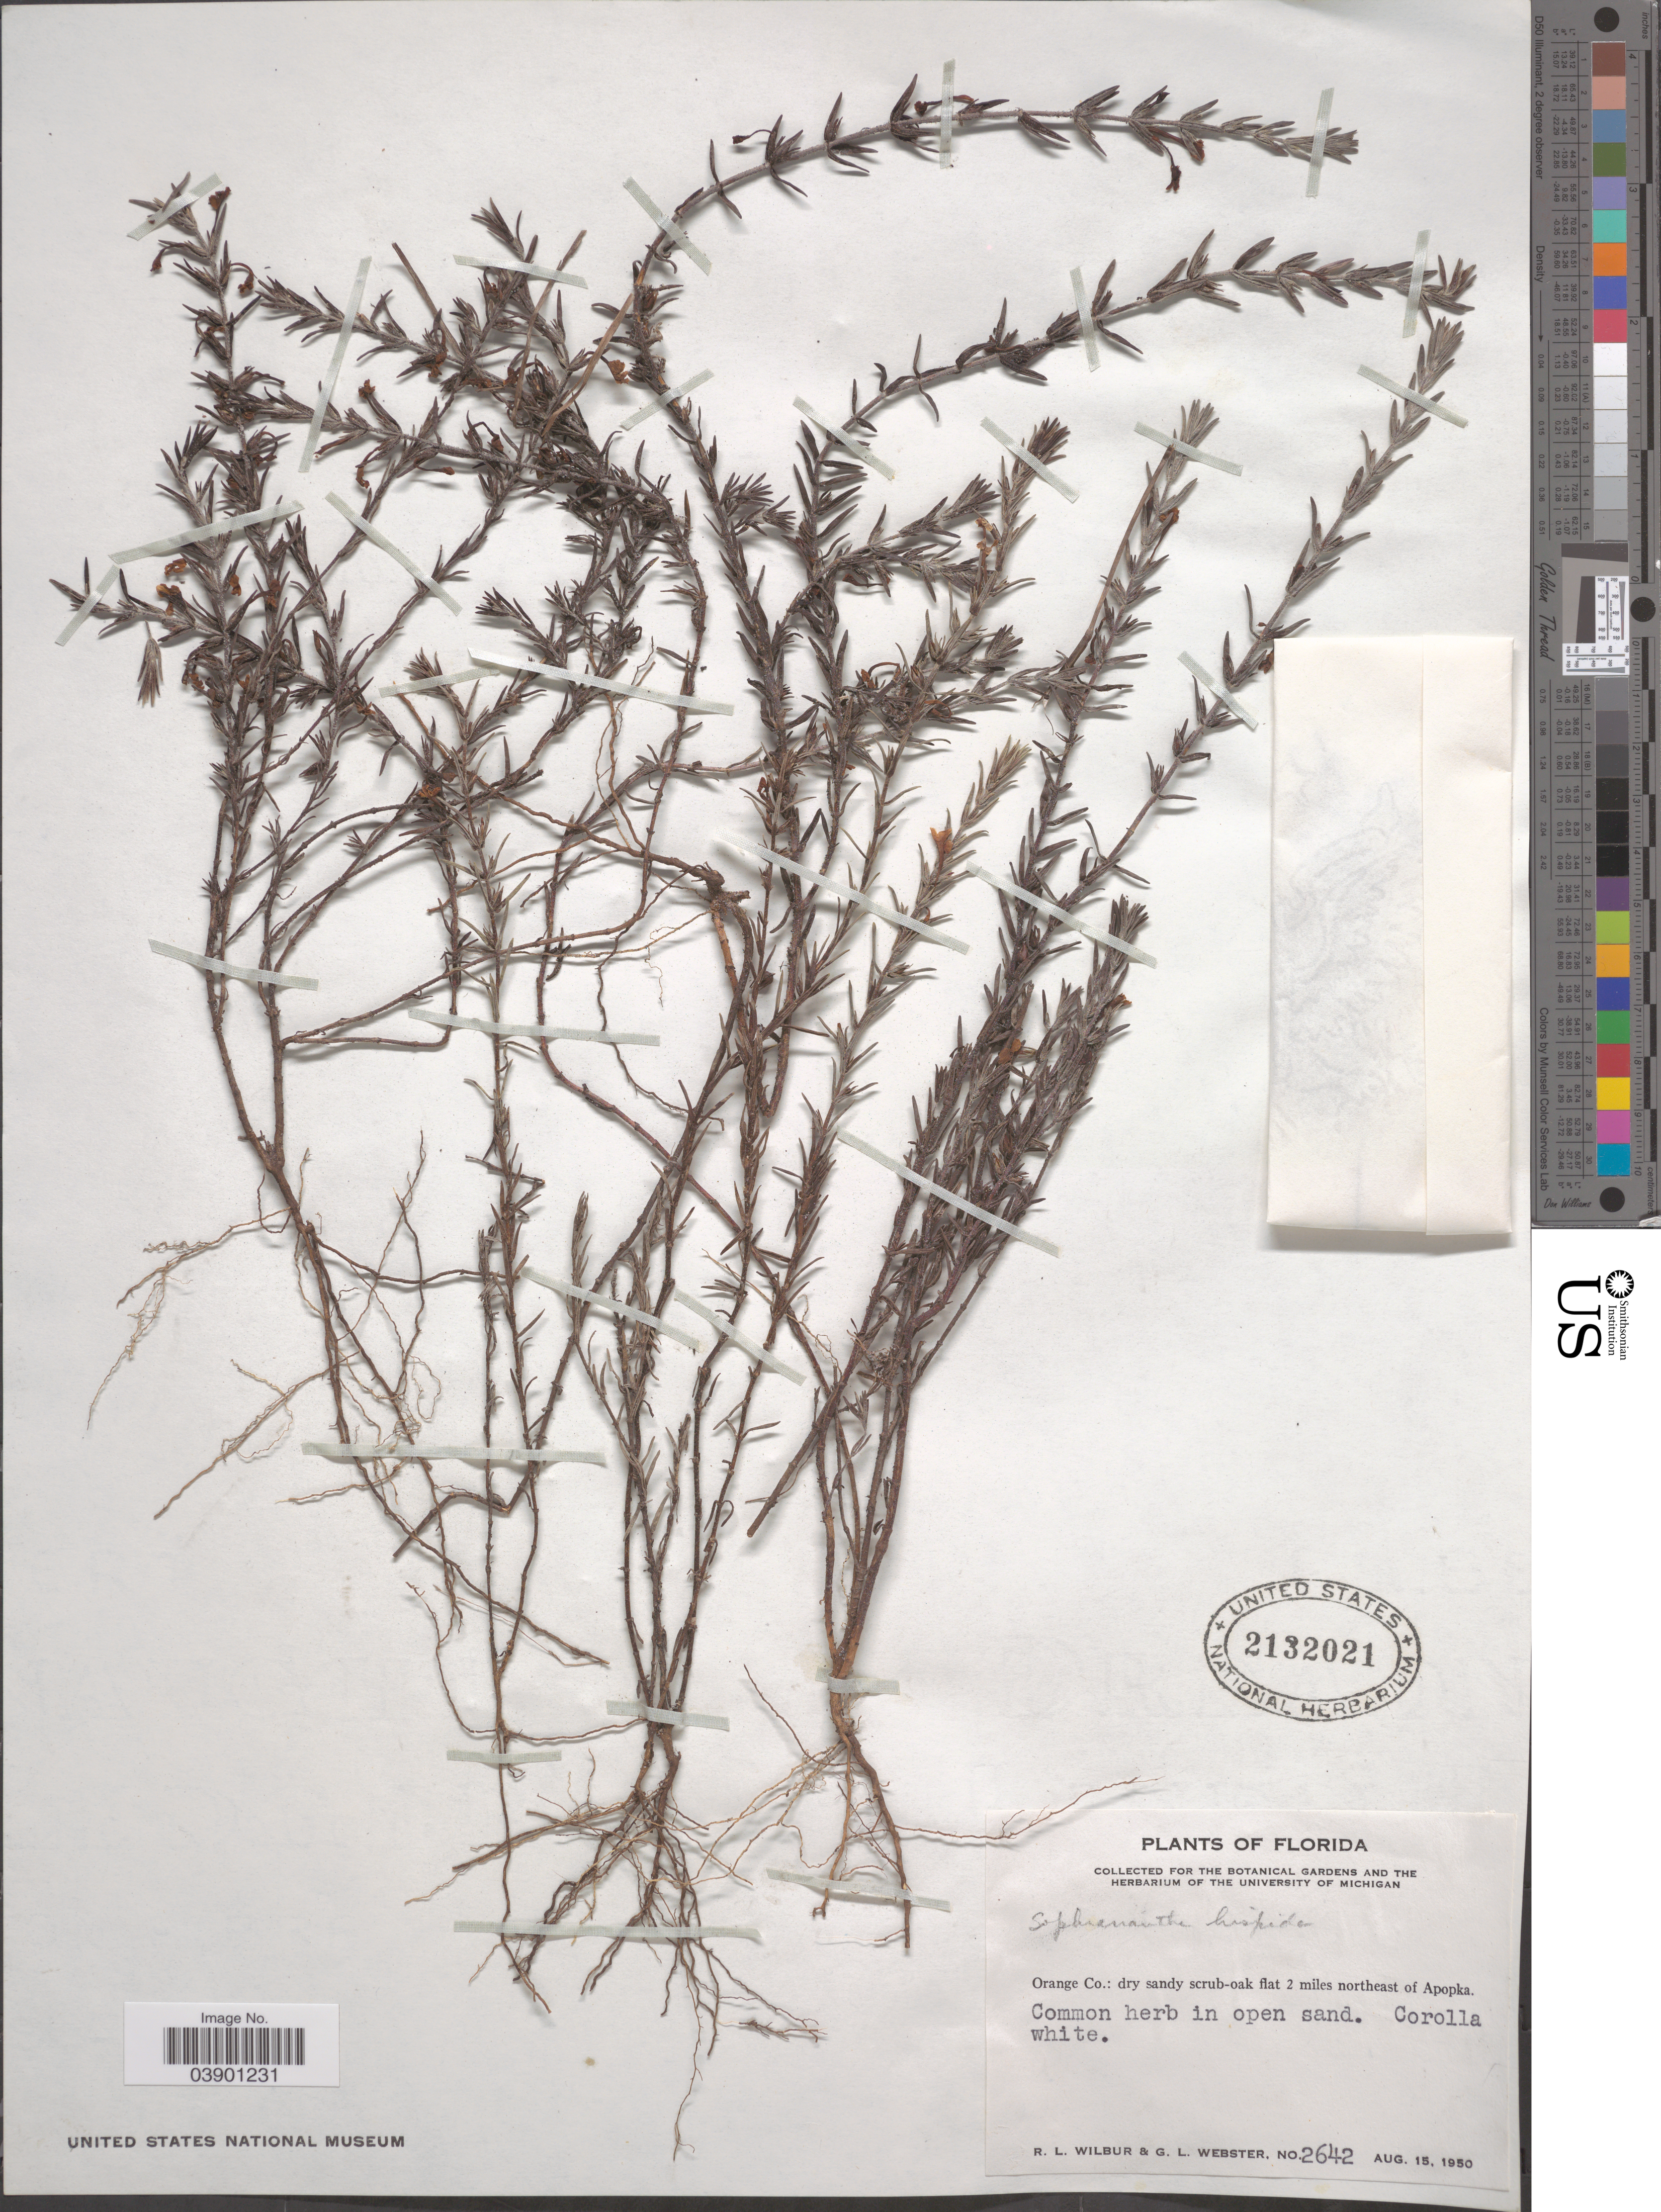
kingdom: Plantae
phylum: Tracheophyta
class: Magnoliopsida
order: Lamiales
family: Plantaginaceae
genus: Sophronanthe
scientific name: Sophronanthe hispida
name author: Benth. ex Lindl.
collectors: R. L. Wilbur & G. L. Webster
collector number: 2642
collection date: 1950-08-15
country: United States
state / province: Florida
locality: Orange Co.: dry sandy scrub-oak flat 2 miles norhteast of Apopka.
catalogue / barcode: US 2132021